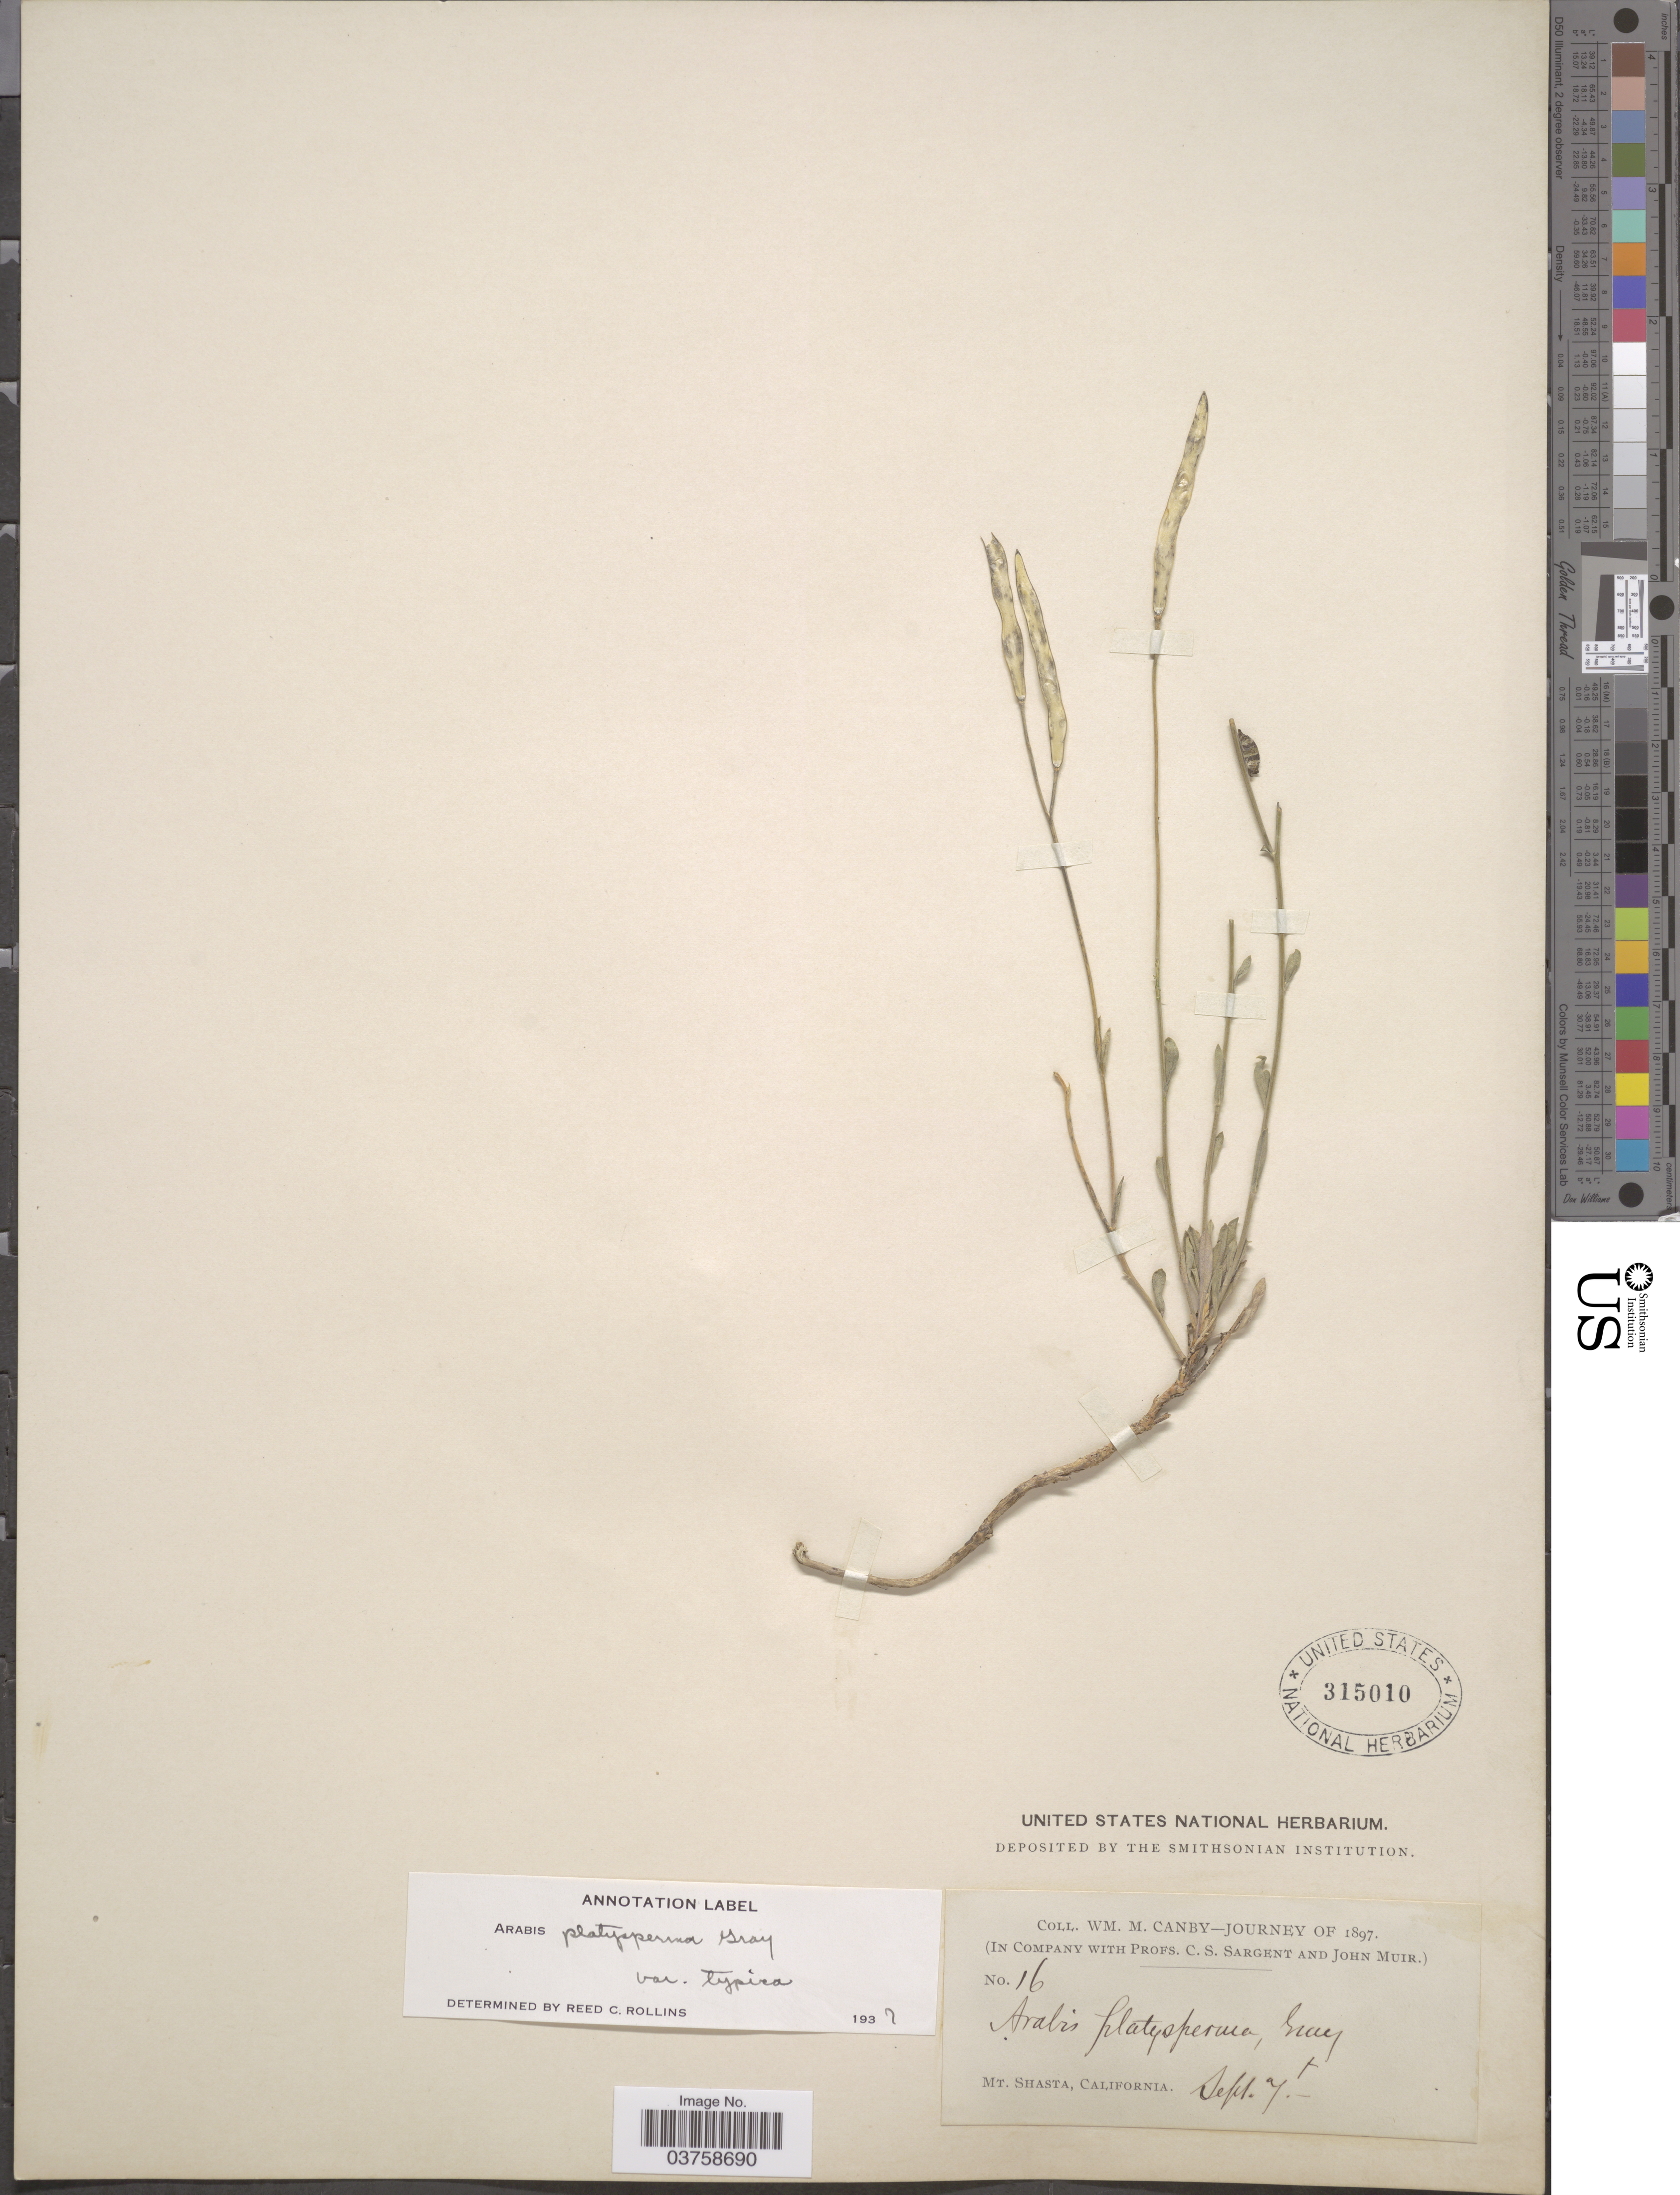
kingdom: Plantae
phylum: Tracheophyta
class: Magnoliopsida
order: Brassicales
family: Brassicaceae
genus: Arabis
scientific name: Arabis platysperma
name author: A. Gray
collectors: W. M. Canby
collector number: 16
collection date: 1897-09-07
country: United States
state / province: California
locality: Mt. Shasta.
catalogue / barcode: US 315010